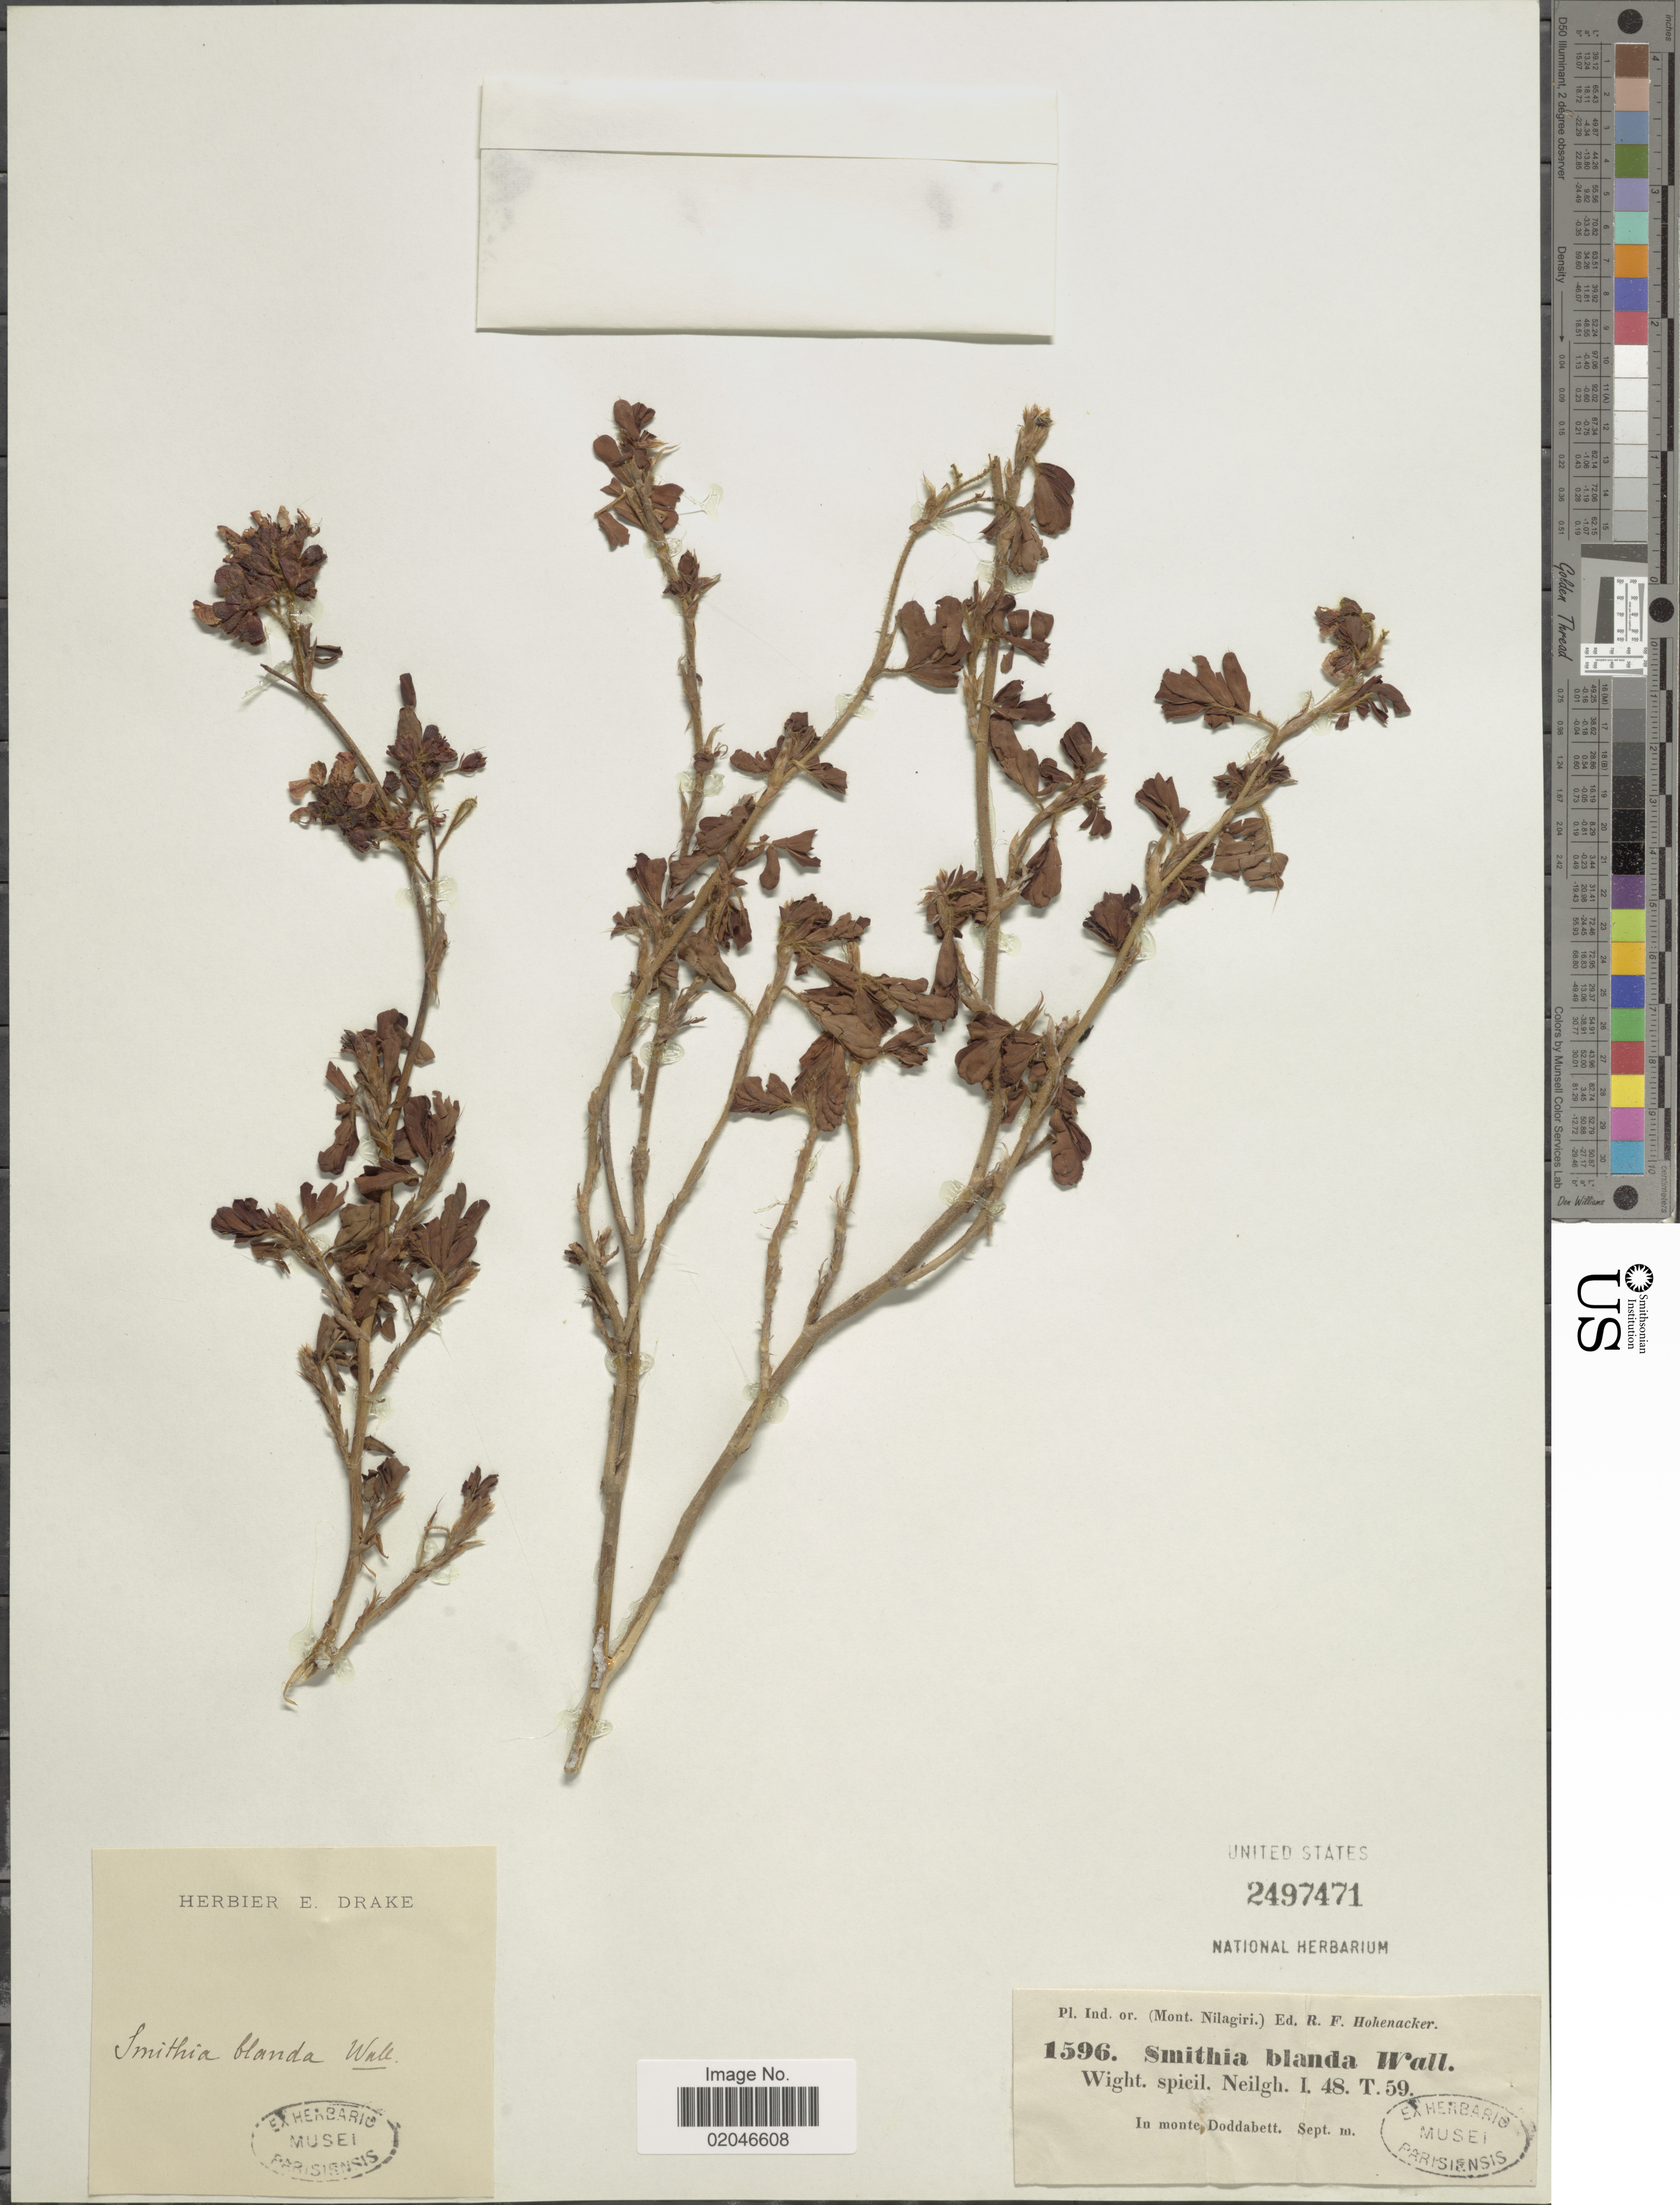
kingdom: Plantae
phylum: Tracheophyta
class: Magnoliopsida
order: Fabales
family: Fabaceae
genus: Smithia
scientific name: Smithia blanda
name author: Wall.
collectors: R. F. Hohenacker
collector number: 1596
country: India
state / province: Tamil Nadu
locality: Ind. Or. (Mont. Nilagiri), In monte, Doddabett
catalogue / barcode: US 2497471